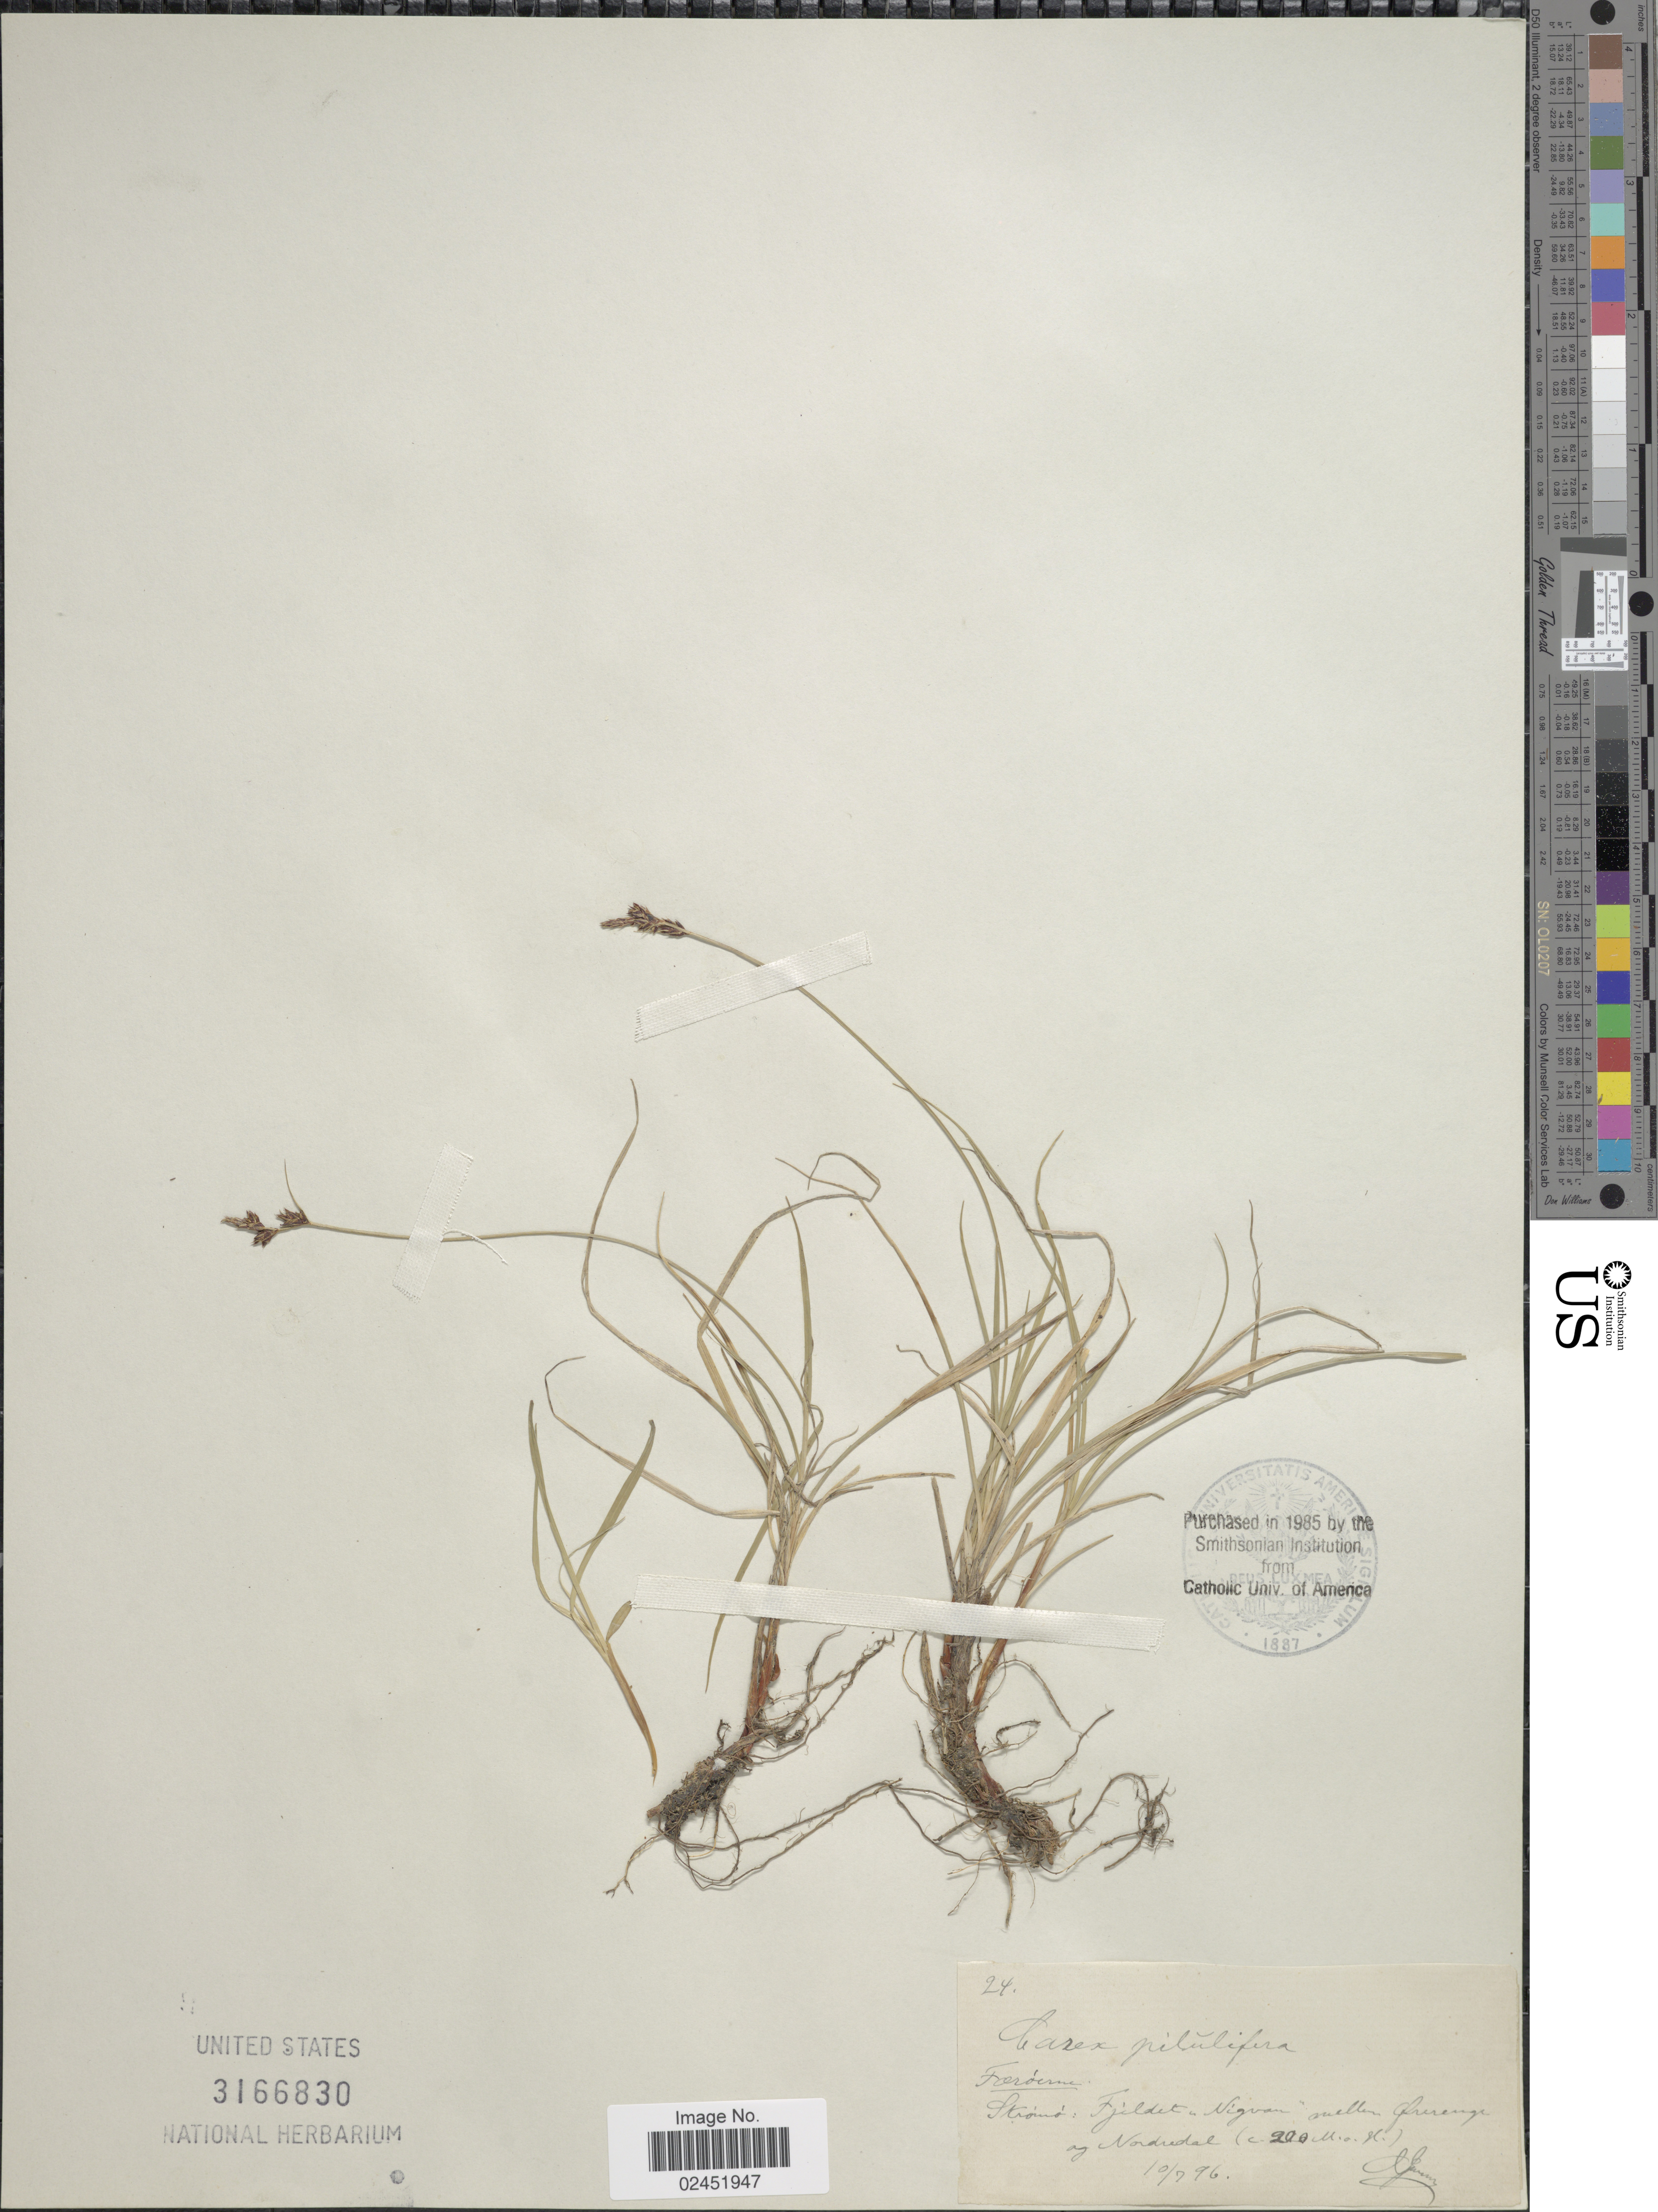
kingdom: Plantae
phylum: Tracheophyta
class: Liliopsida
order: Poales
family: Cyperaceae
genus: Carex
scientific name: Carex pilulifera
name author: L.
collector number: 24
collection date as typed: Transcribed d/m/y: 10/7/96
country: Denmark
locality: Skrómó: Fjeldet Nigvam mellen frerenge og Nordredal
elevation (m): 200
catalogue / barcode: US 3166830